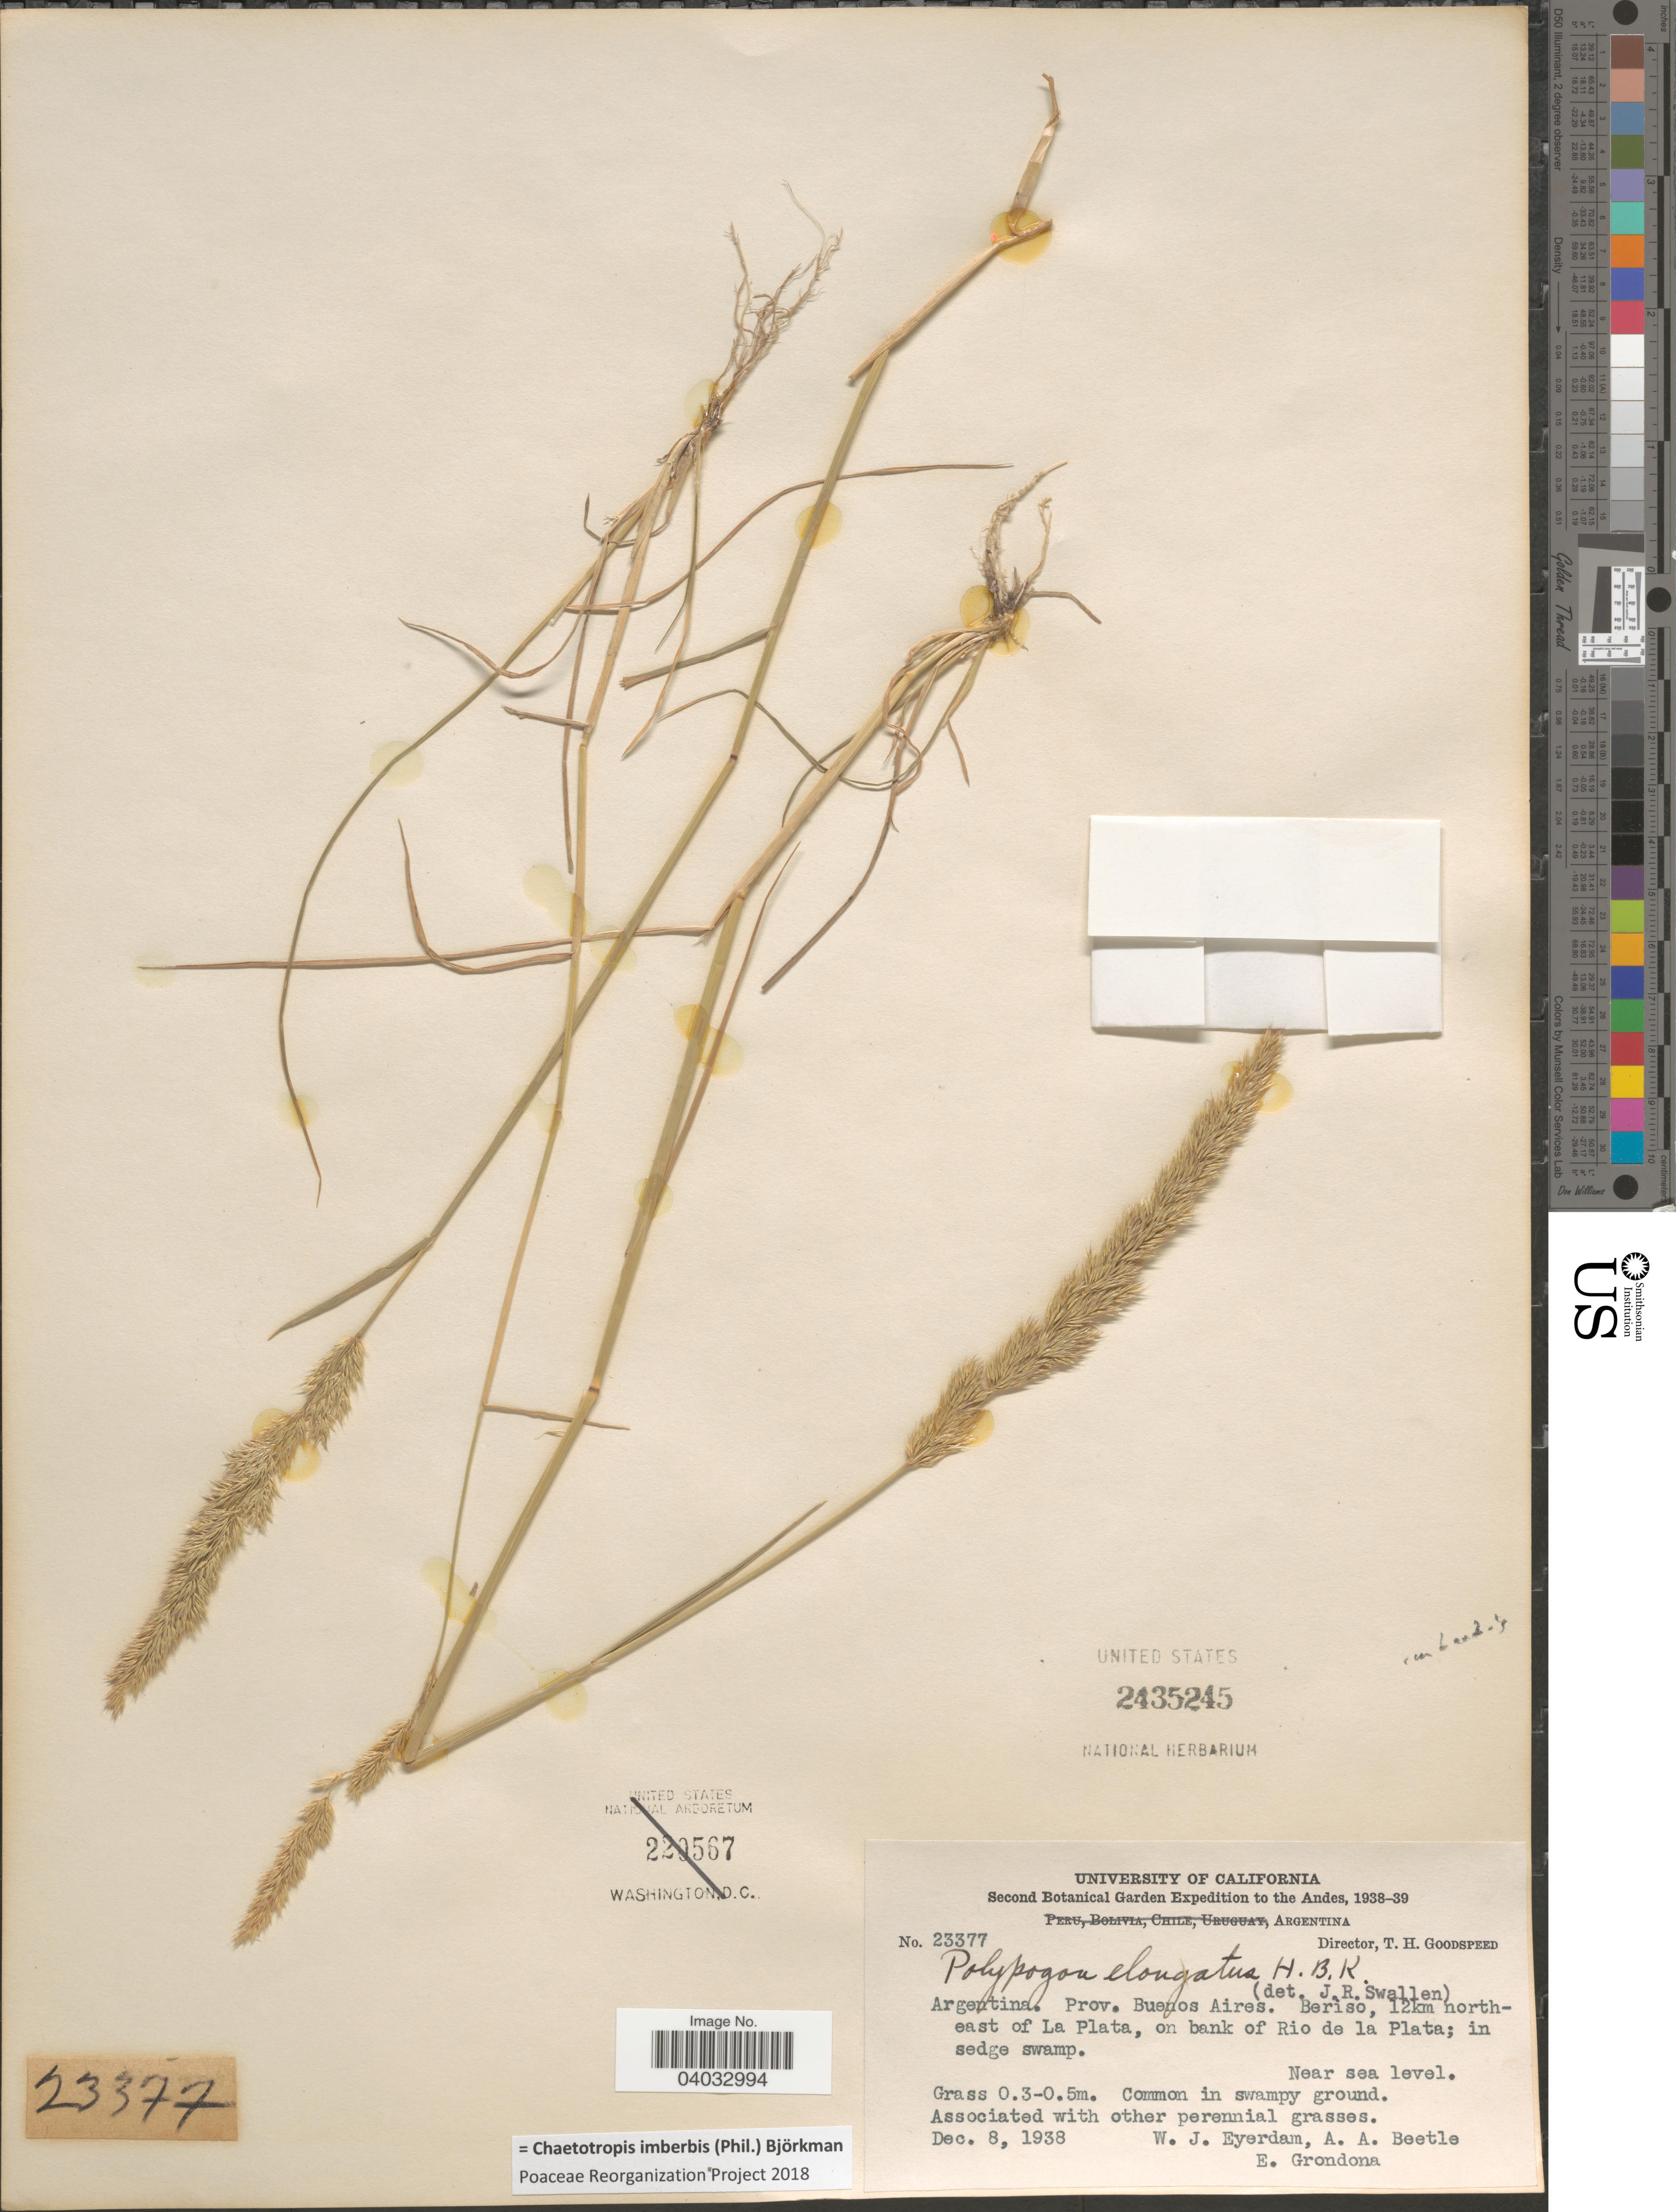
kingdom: Plantae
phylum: Tracheophyta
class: Liliopsida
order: Poales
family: Poaceae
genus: Chaetotropis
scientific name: Chaetotropis imberbis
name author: (Phil.) Björkman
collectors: W. J. Eyerdam, A. A. Beetle & E. Grondona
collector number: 23377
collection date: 1938-12-08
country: Argentina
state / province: Buenos Aires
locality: The Andes. Beriso, 12km north-east of La Plata, on bank of Rio de la Plata.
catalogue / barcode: US 2435245